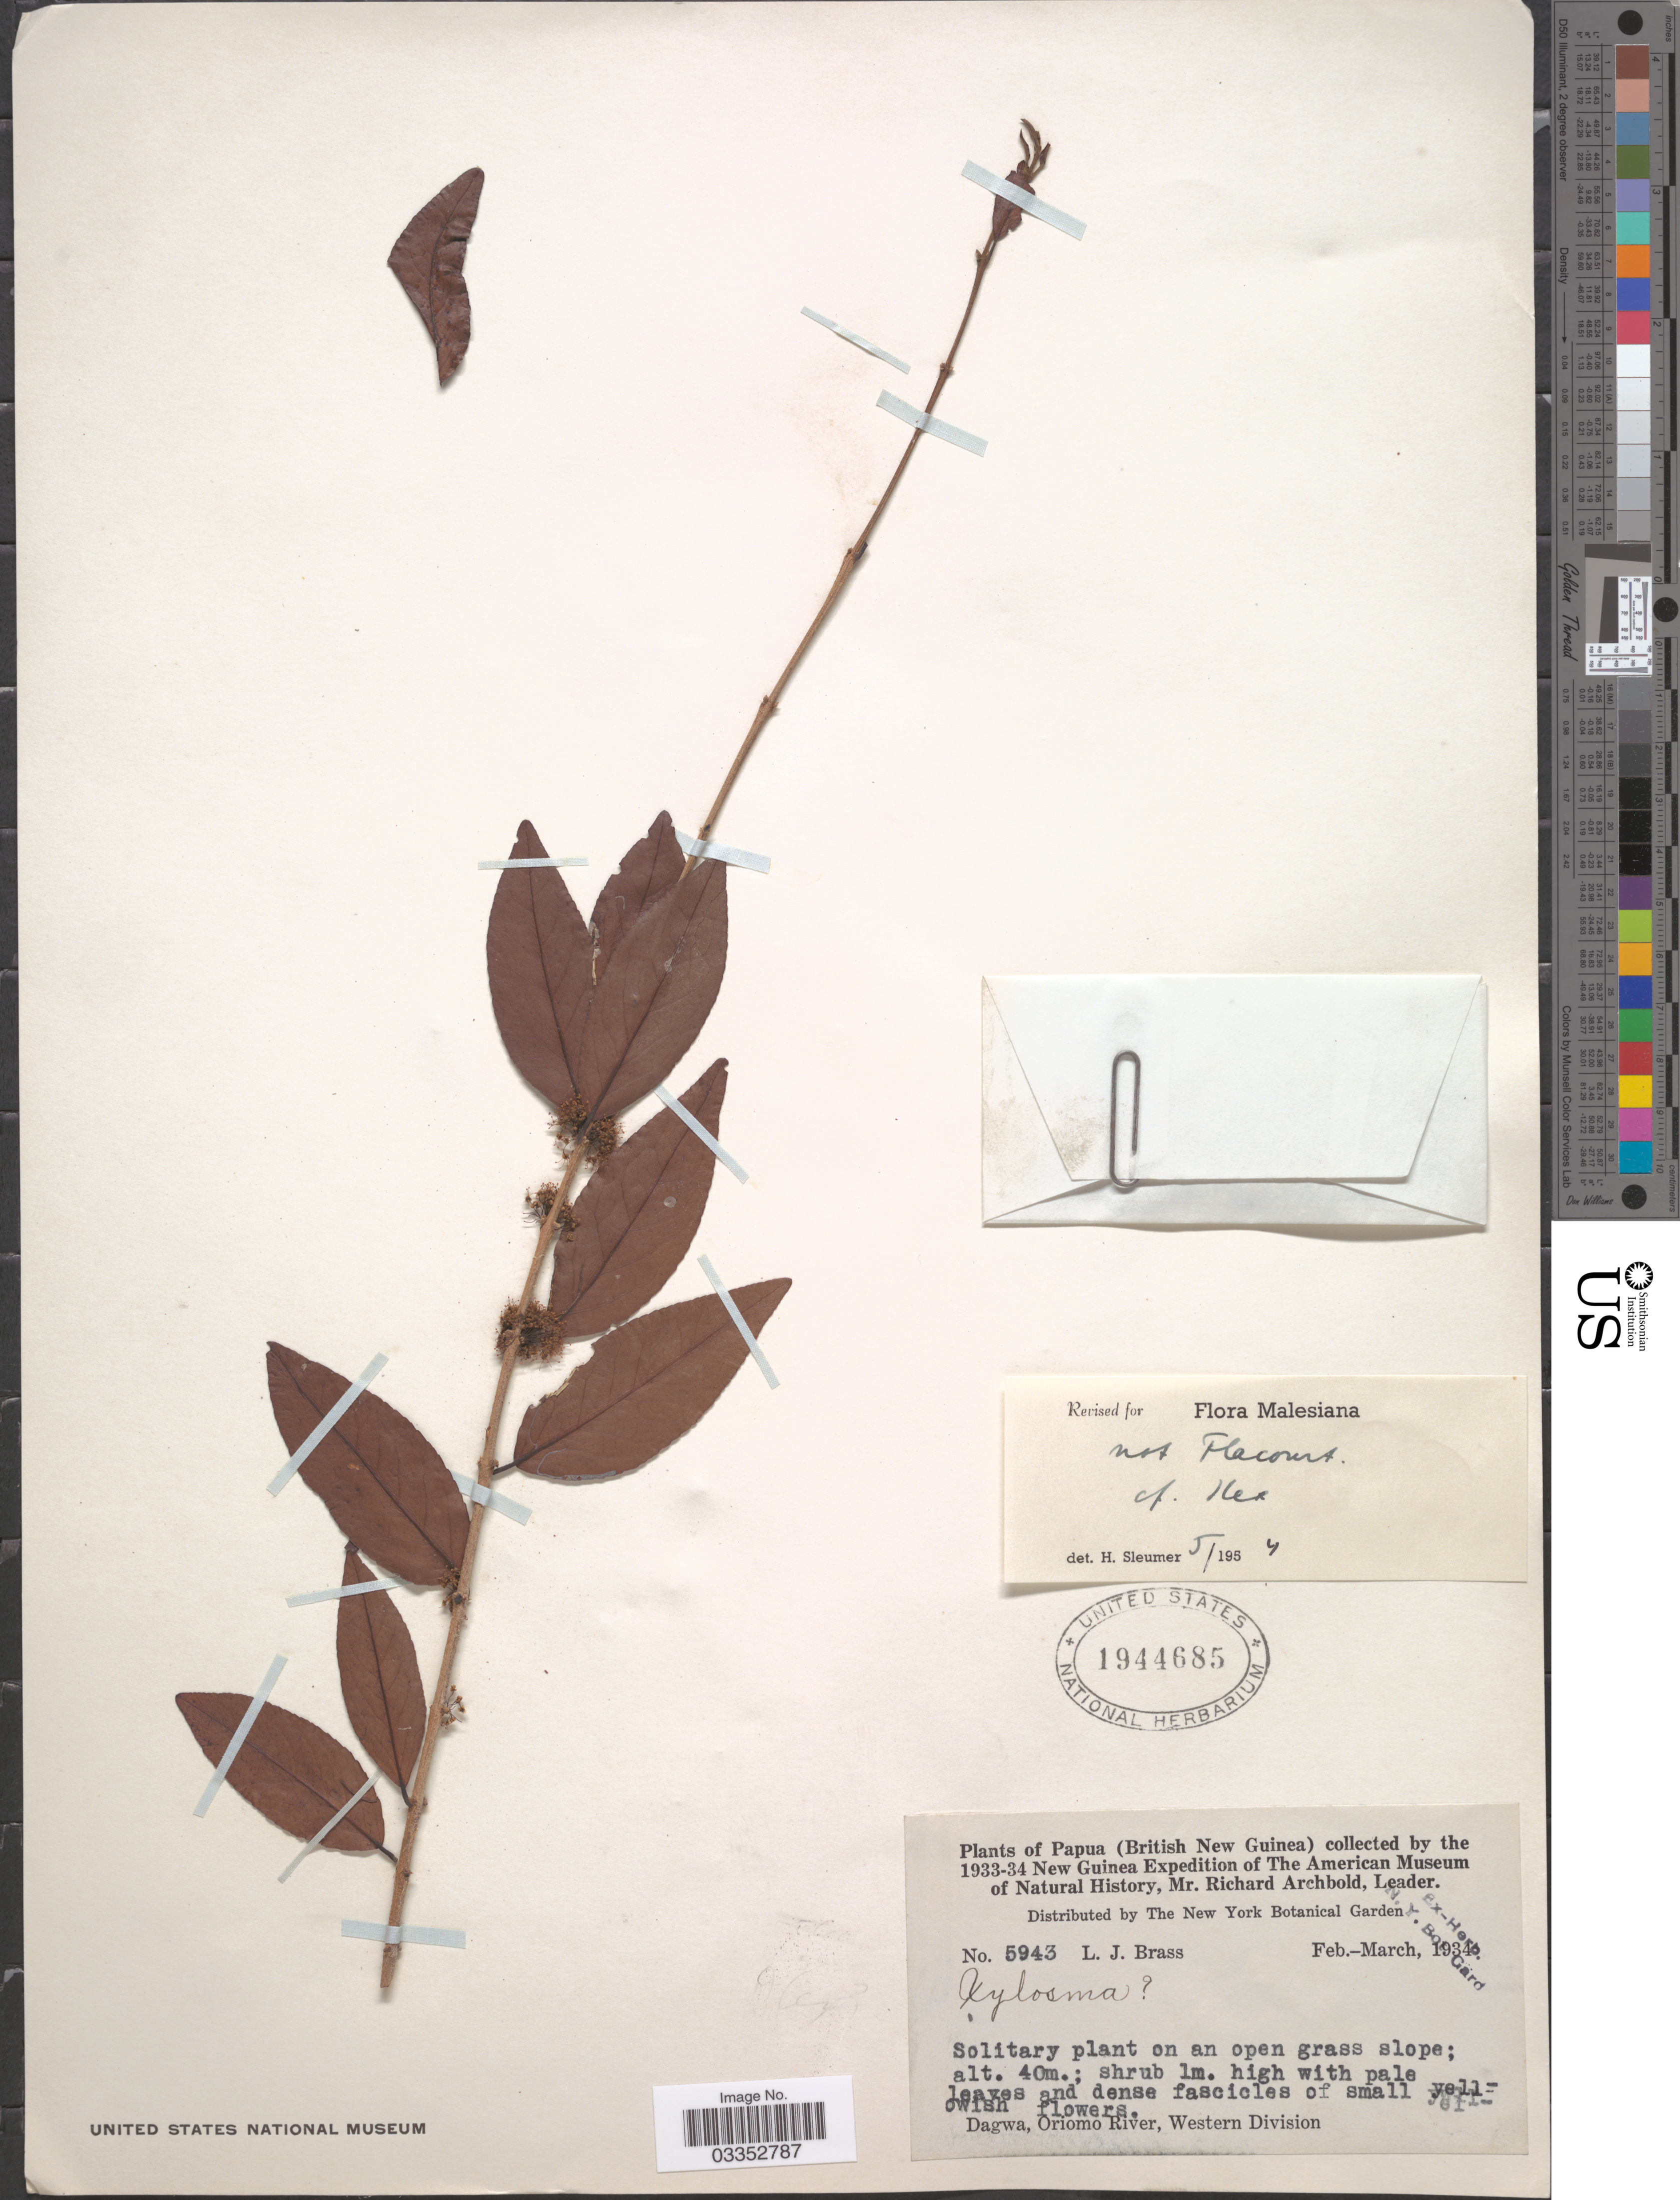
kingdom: Plantae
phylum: Tracheophyta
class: Magnoliopsida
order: Aquifoliales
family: Aquifoliaceae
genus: Ilex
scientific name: Ilex sp.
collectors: L. J. Brass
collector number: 5943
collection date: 1934-02/1934-03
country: Papua New Guinea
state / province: Manus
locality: Papua (British New Guinea), Dagwa, Oriomo River, Western Division.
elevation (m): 40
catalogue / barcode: US 1944685